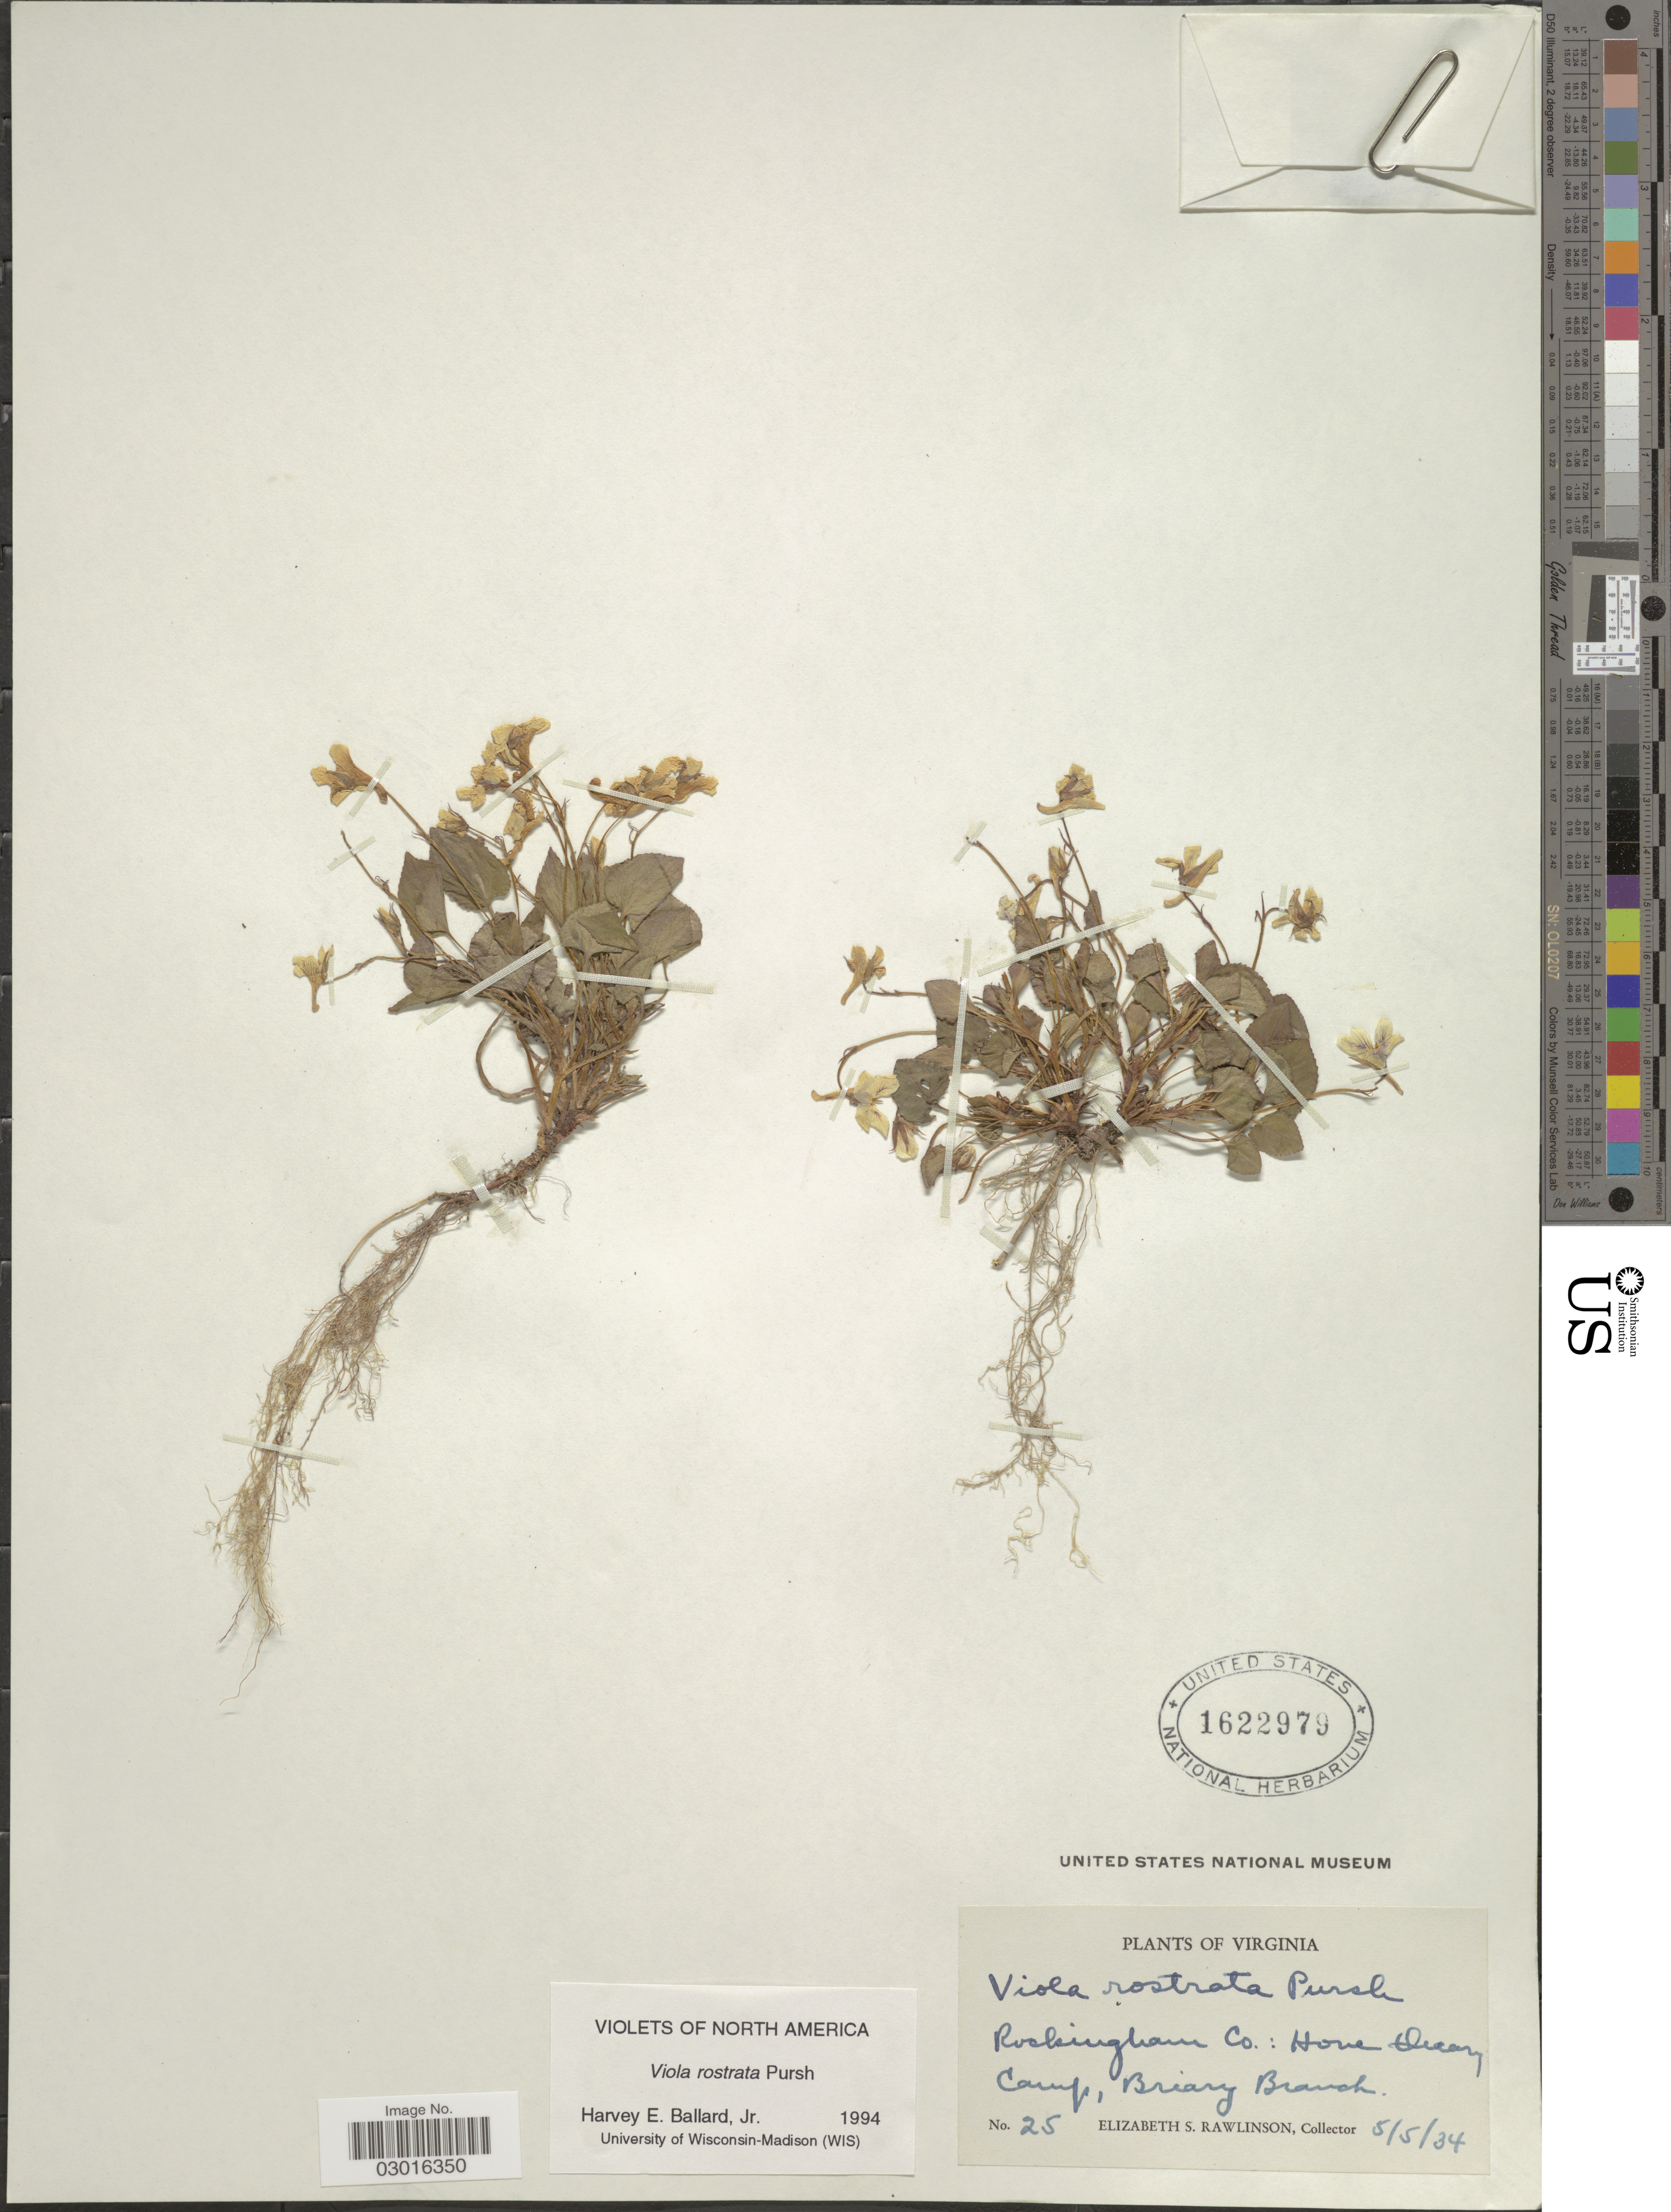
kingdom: Plantae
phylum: Tracheophyta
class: Magnoliopsida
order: Malpighiales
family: Violaceae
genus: Viola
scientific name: Viola rostrata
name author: Pursh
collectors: E. S. Rawlinson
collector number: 25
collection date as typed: Transcribed d/m/y: 5/5/34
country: United States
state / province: Virginia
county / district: Rockingham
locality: Hone Quarry Camp, Briary Branch.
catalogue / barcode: US 1622979